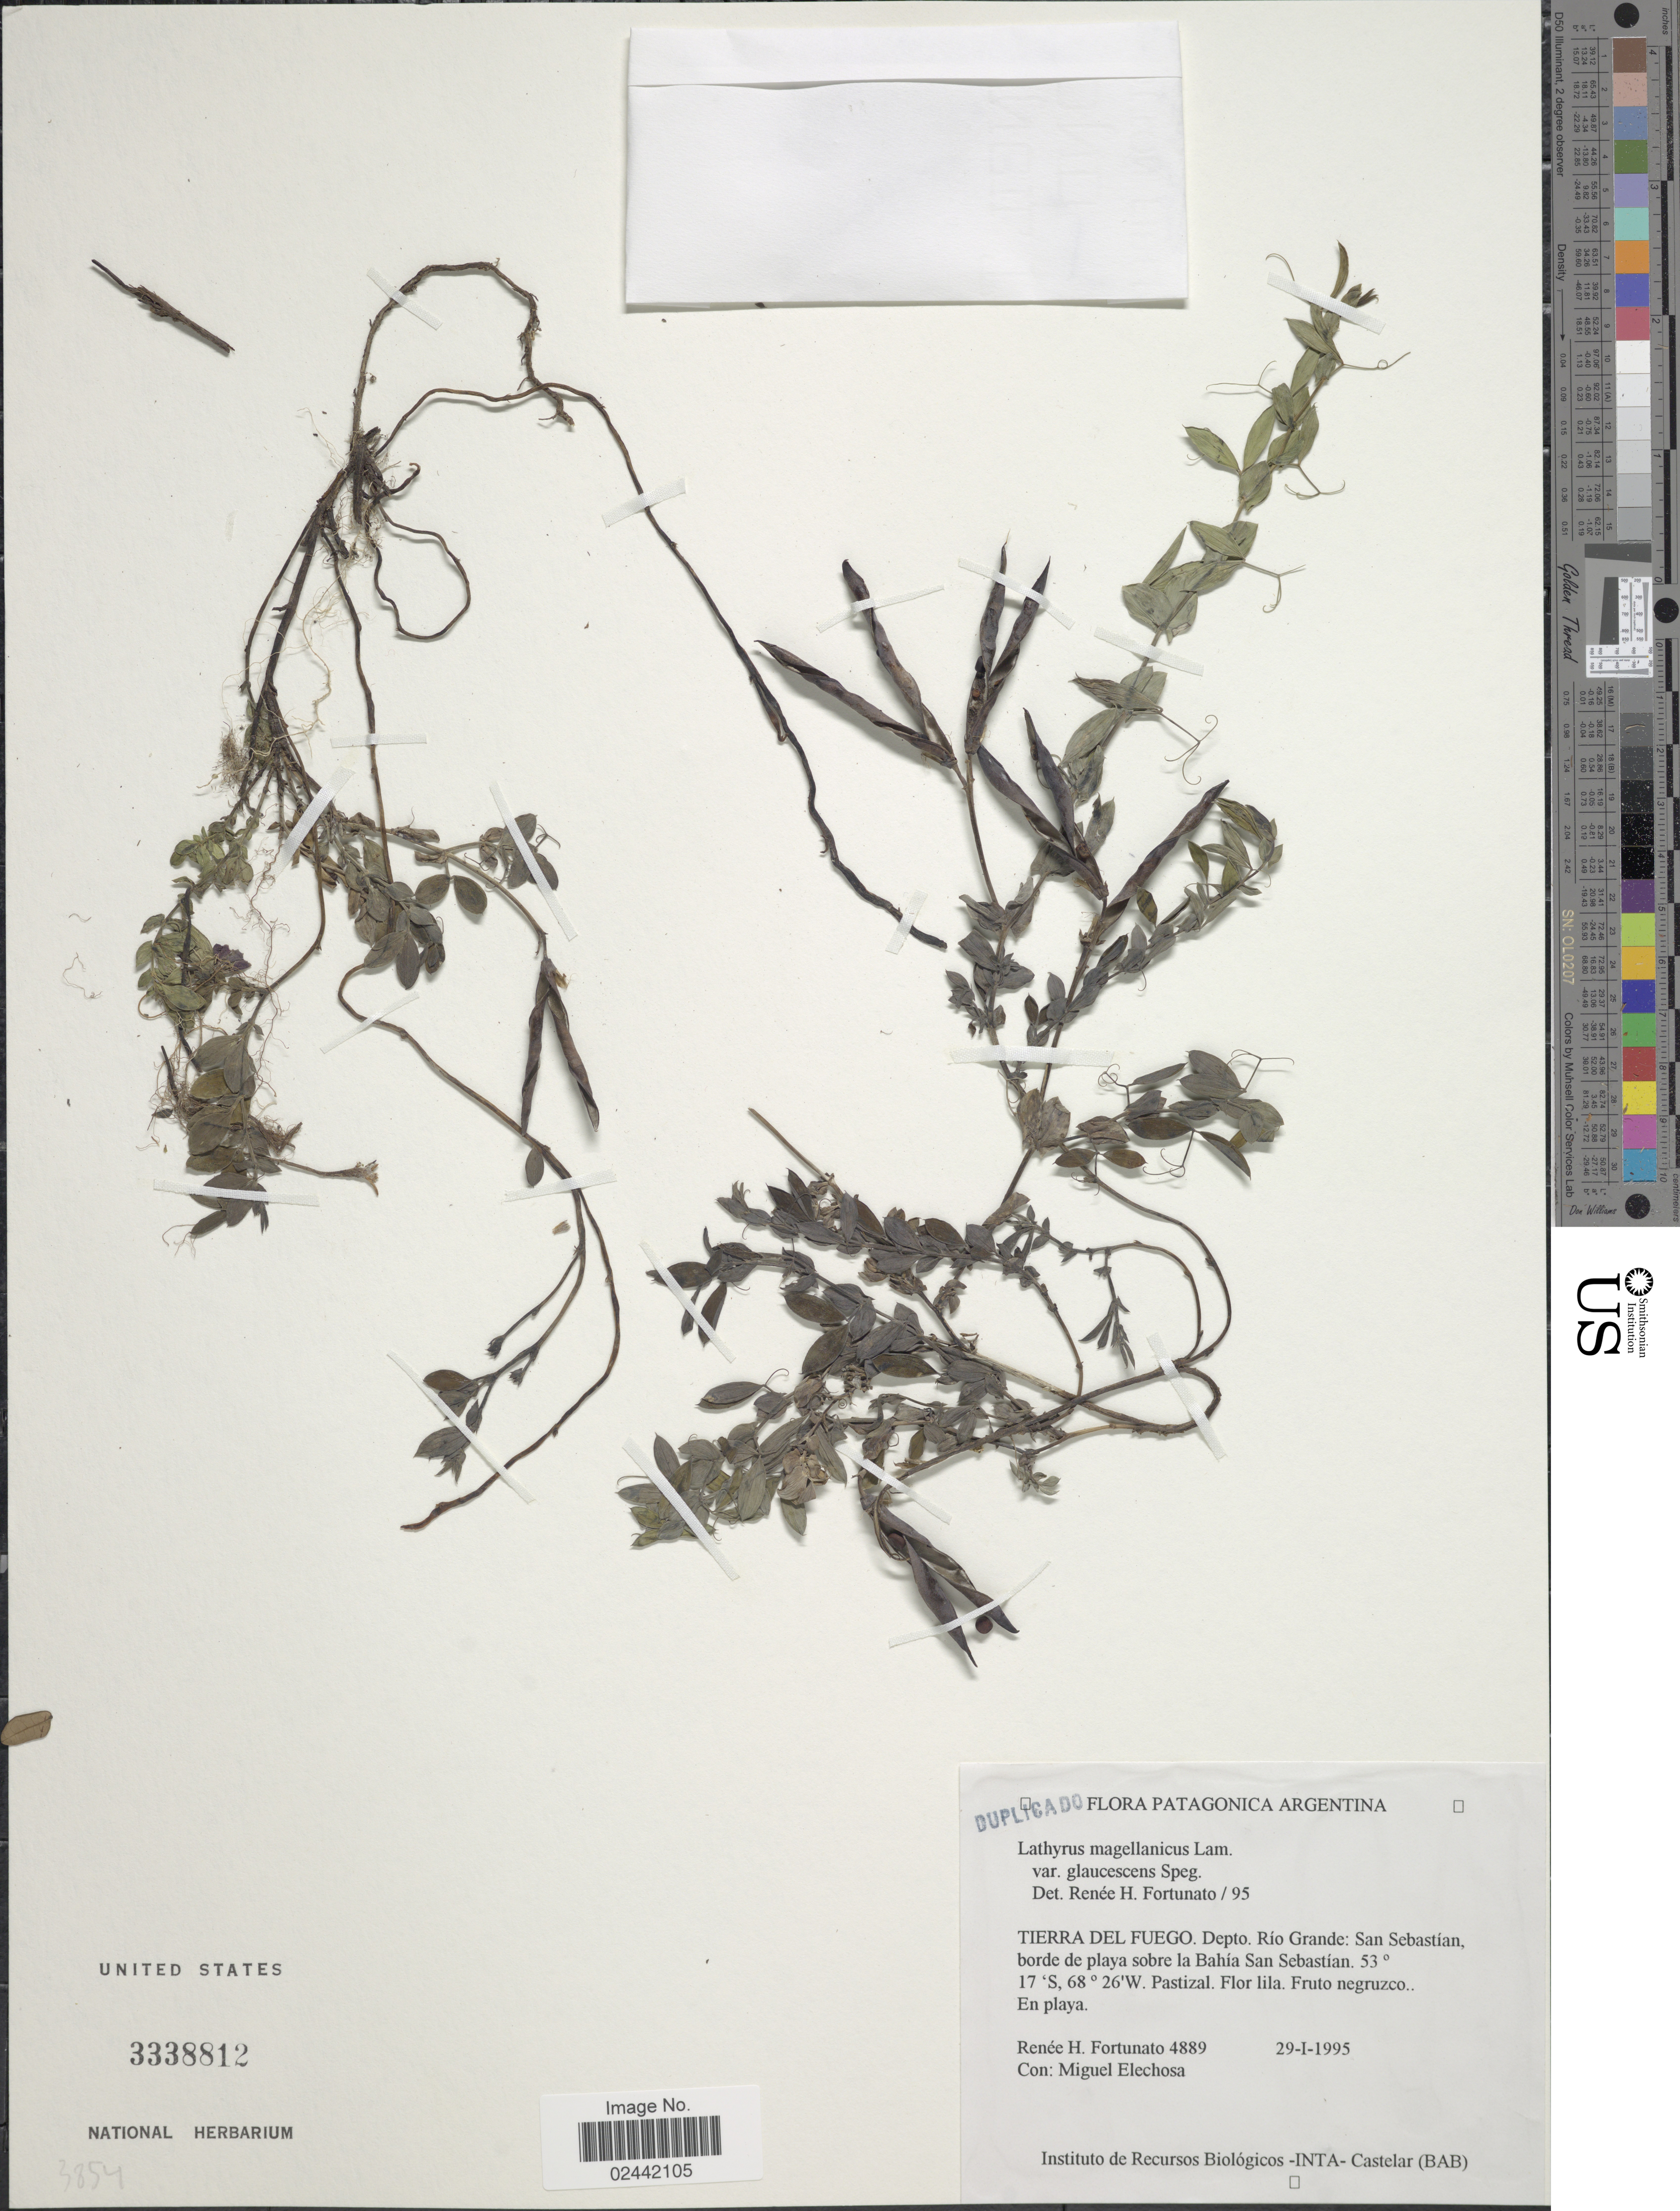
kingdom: Plantae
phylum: Tracheophyta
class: Magnoliopsida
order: Fabales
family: Fabaceae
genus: Lathyrus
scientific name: Lathyrus magellanicus var. glaucescens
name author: Speg.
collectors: R. H. Fortunato & M. Elechosa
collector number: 4889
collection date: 1995-01-29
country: Argentina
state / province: Tierra del Fuego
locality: Patagonica. Depto. Rio Grande: San Sebastian, borde de playa sobra la Bahia San Sebastian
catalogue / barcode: US 3338812